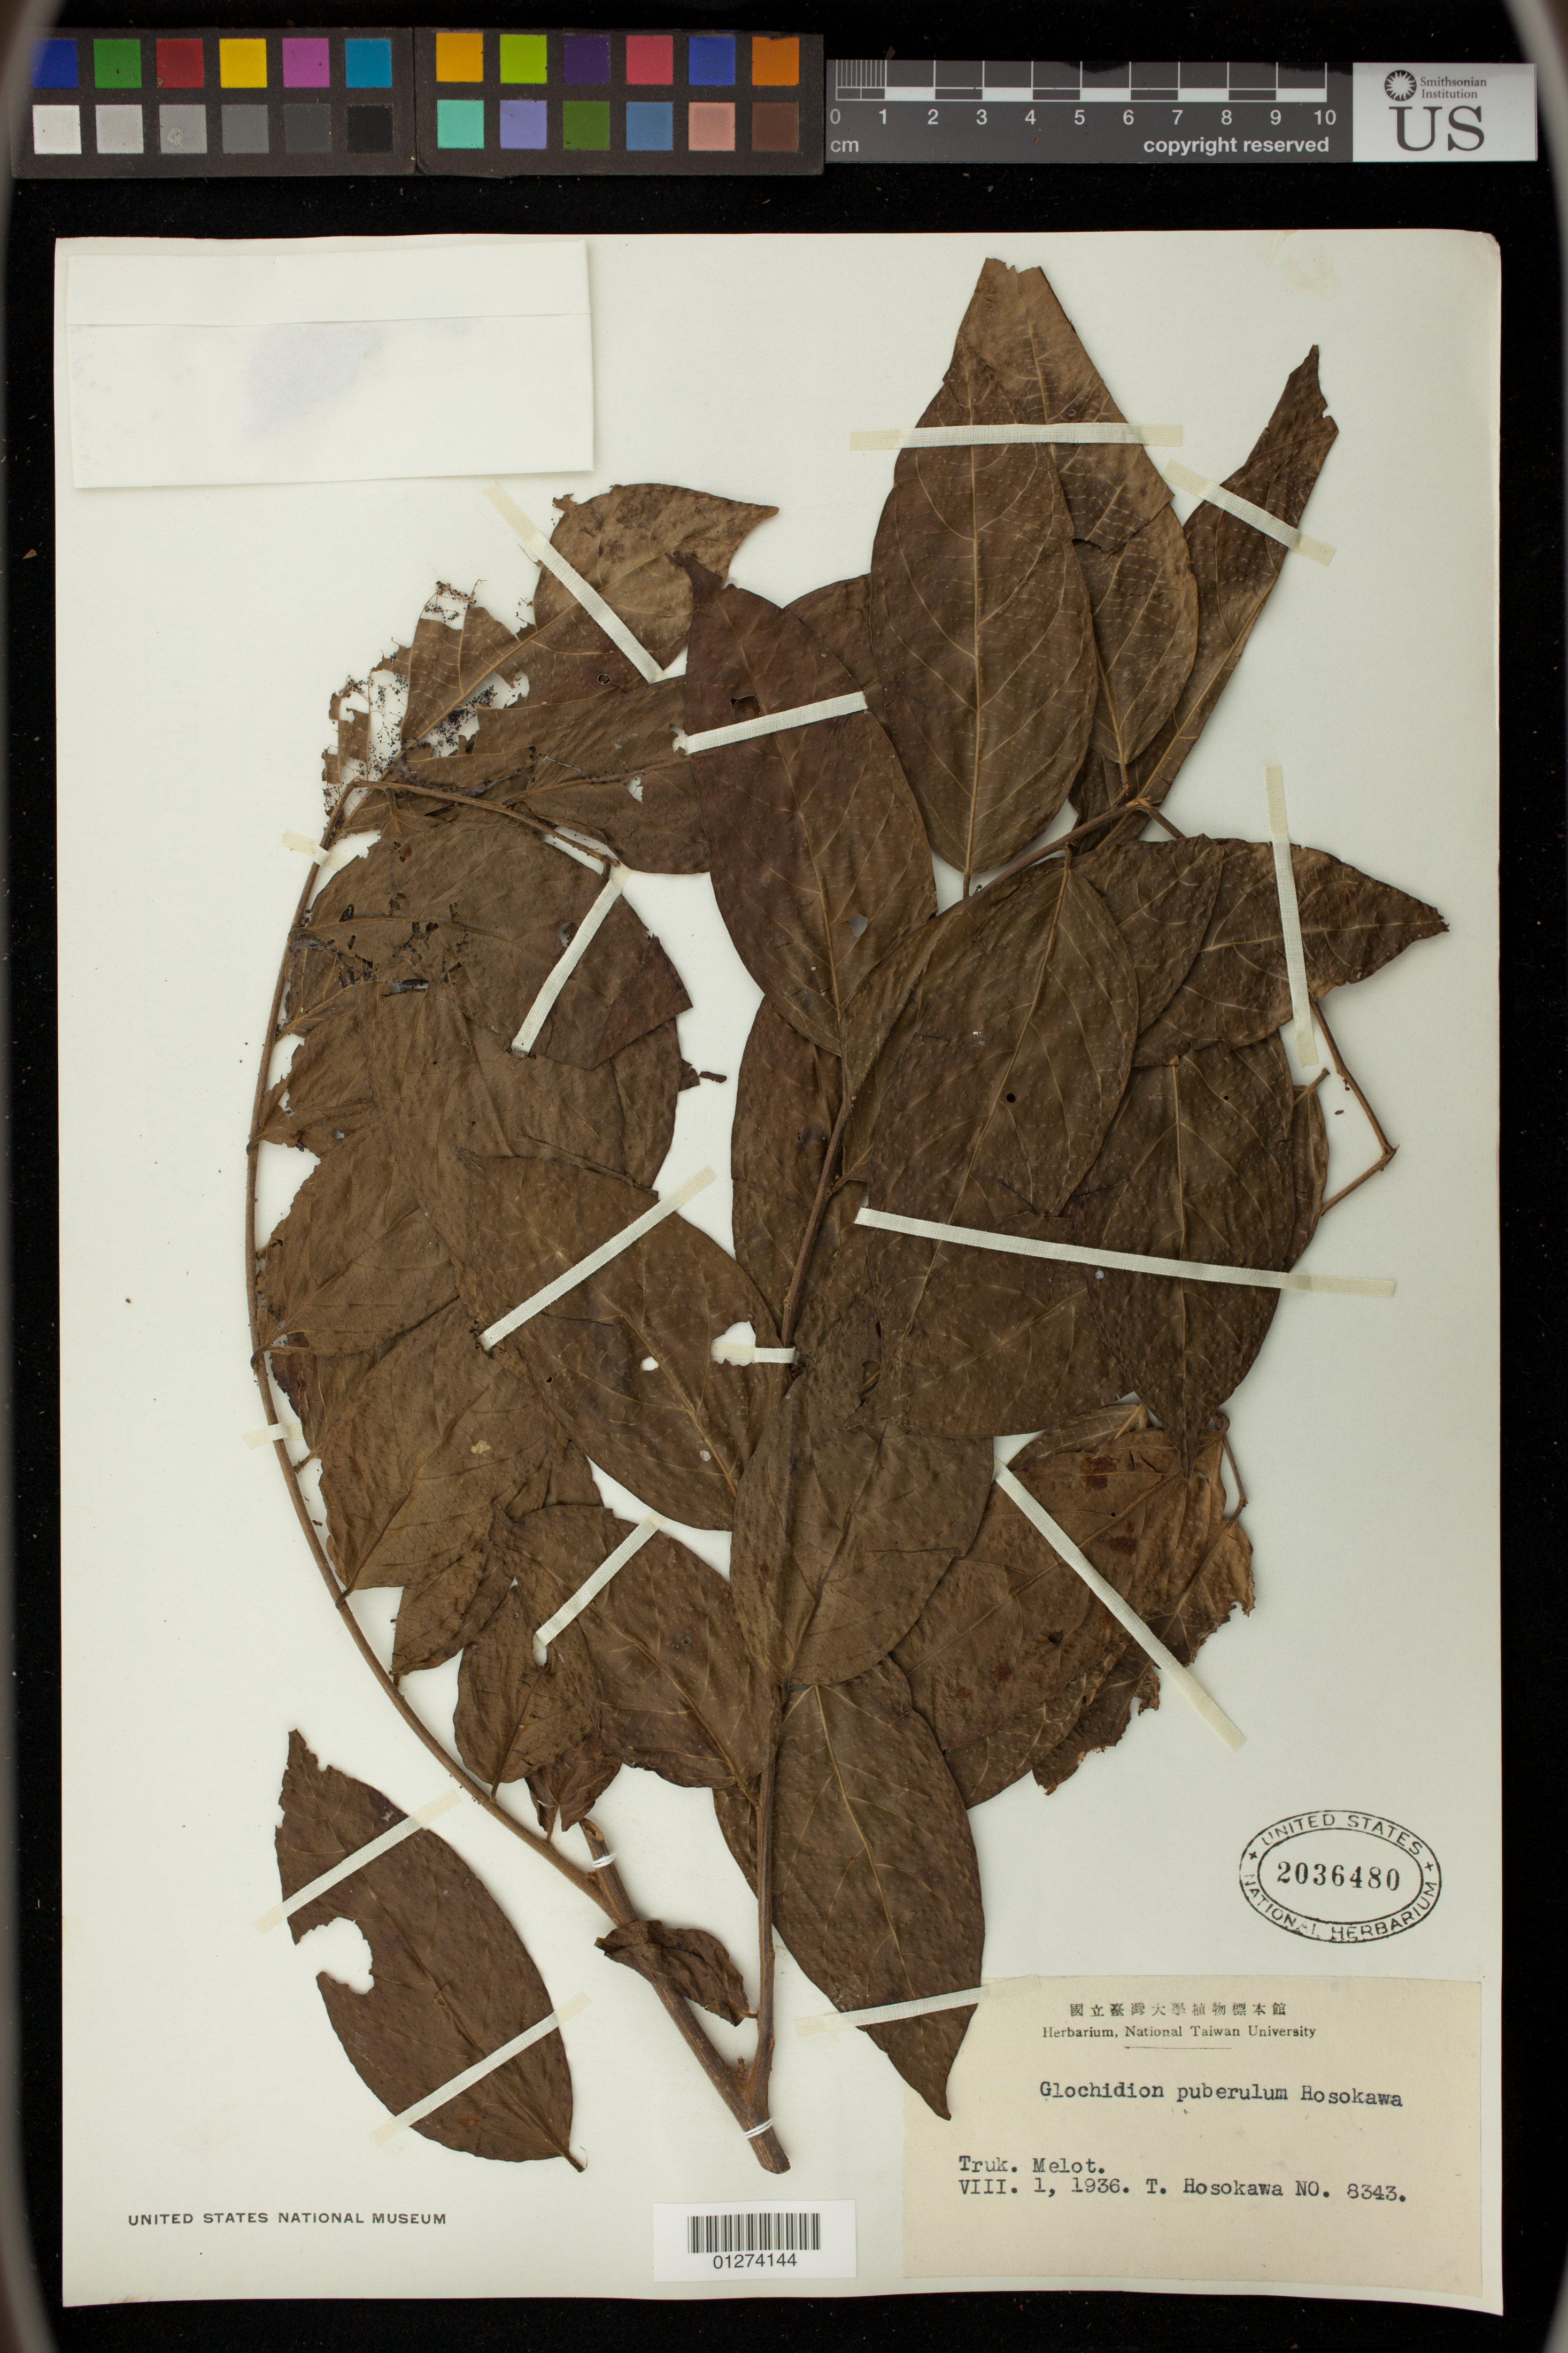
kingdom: Plantae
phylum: Tracheophyta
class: Magnoliopsida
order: Malpighiales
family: Phyllanthaceae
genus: Phyllanthus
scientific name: Phyllanthus senyavinianus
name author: (Glassman) W.L. Wagner & Lorence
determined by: Wagner, W. L., (BOT), Smithsonian Institution - National Museum of Natural History (UNITED STATES)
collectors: T. Hosokawa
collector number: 8343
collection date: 1936-08-01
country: Micronesia, Federated States of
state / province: Truk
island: Truk Is.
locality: Truk [Chuuk], Melot.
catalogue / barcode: US 2036480